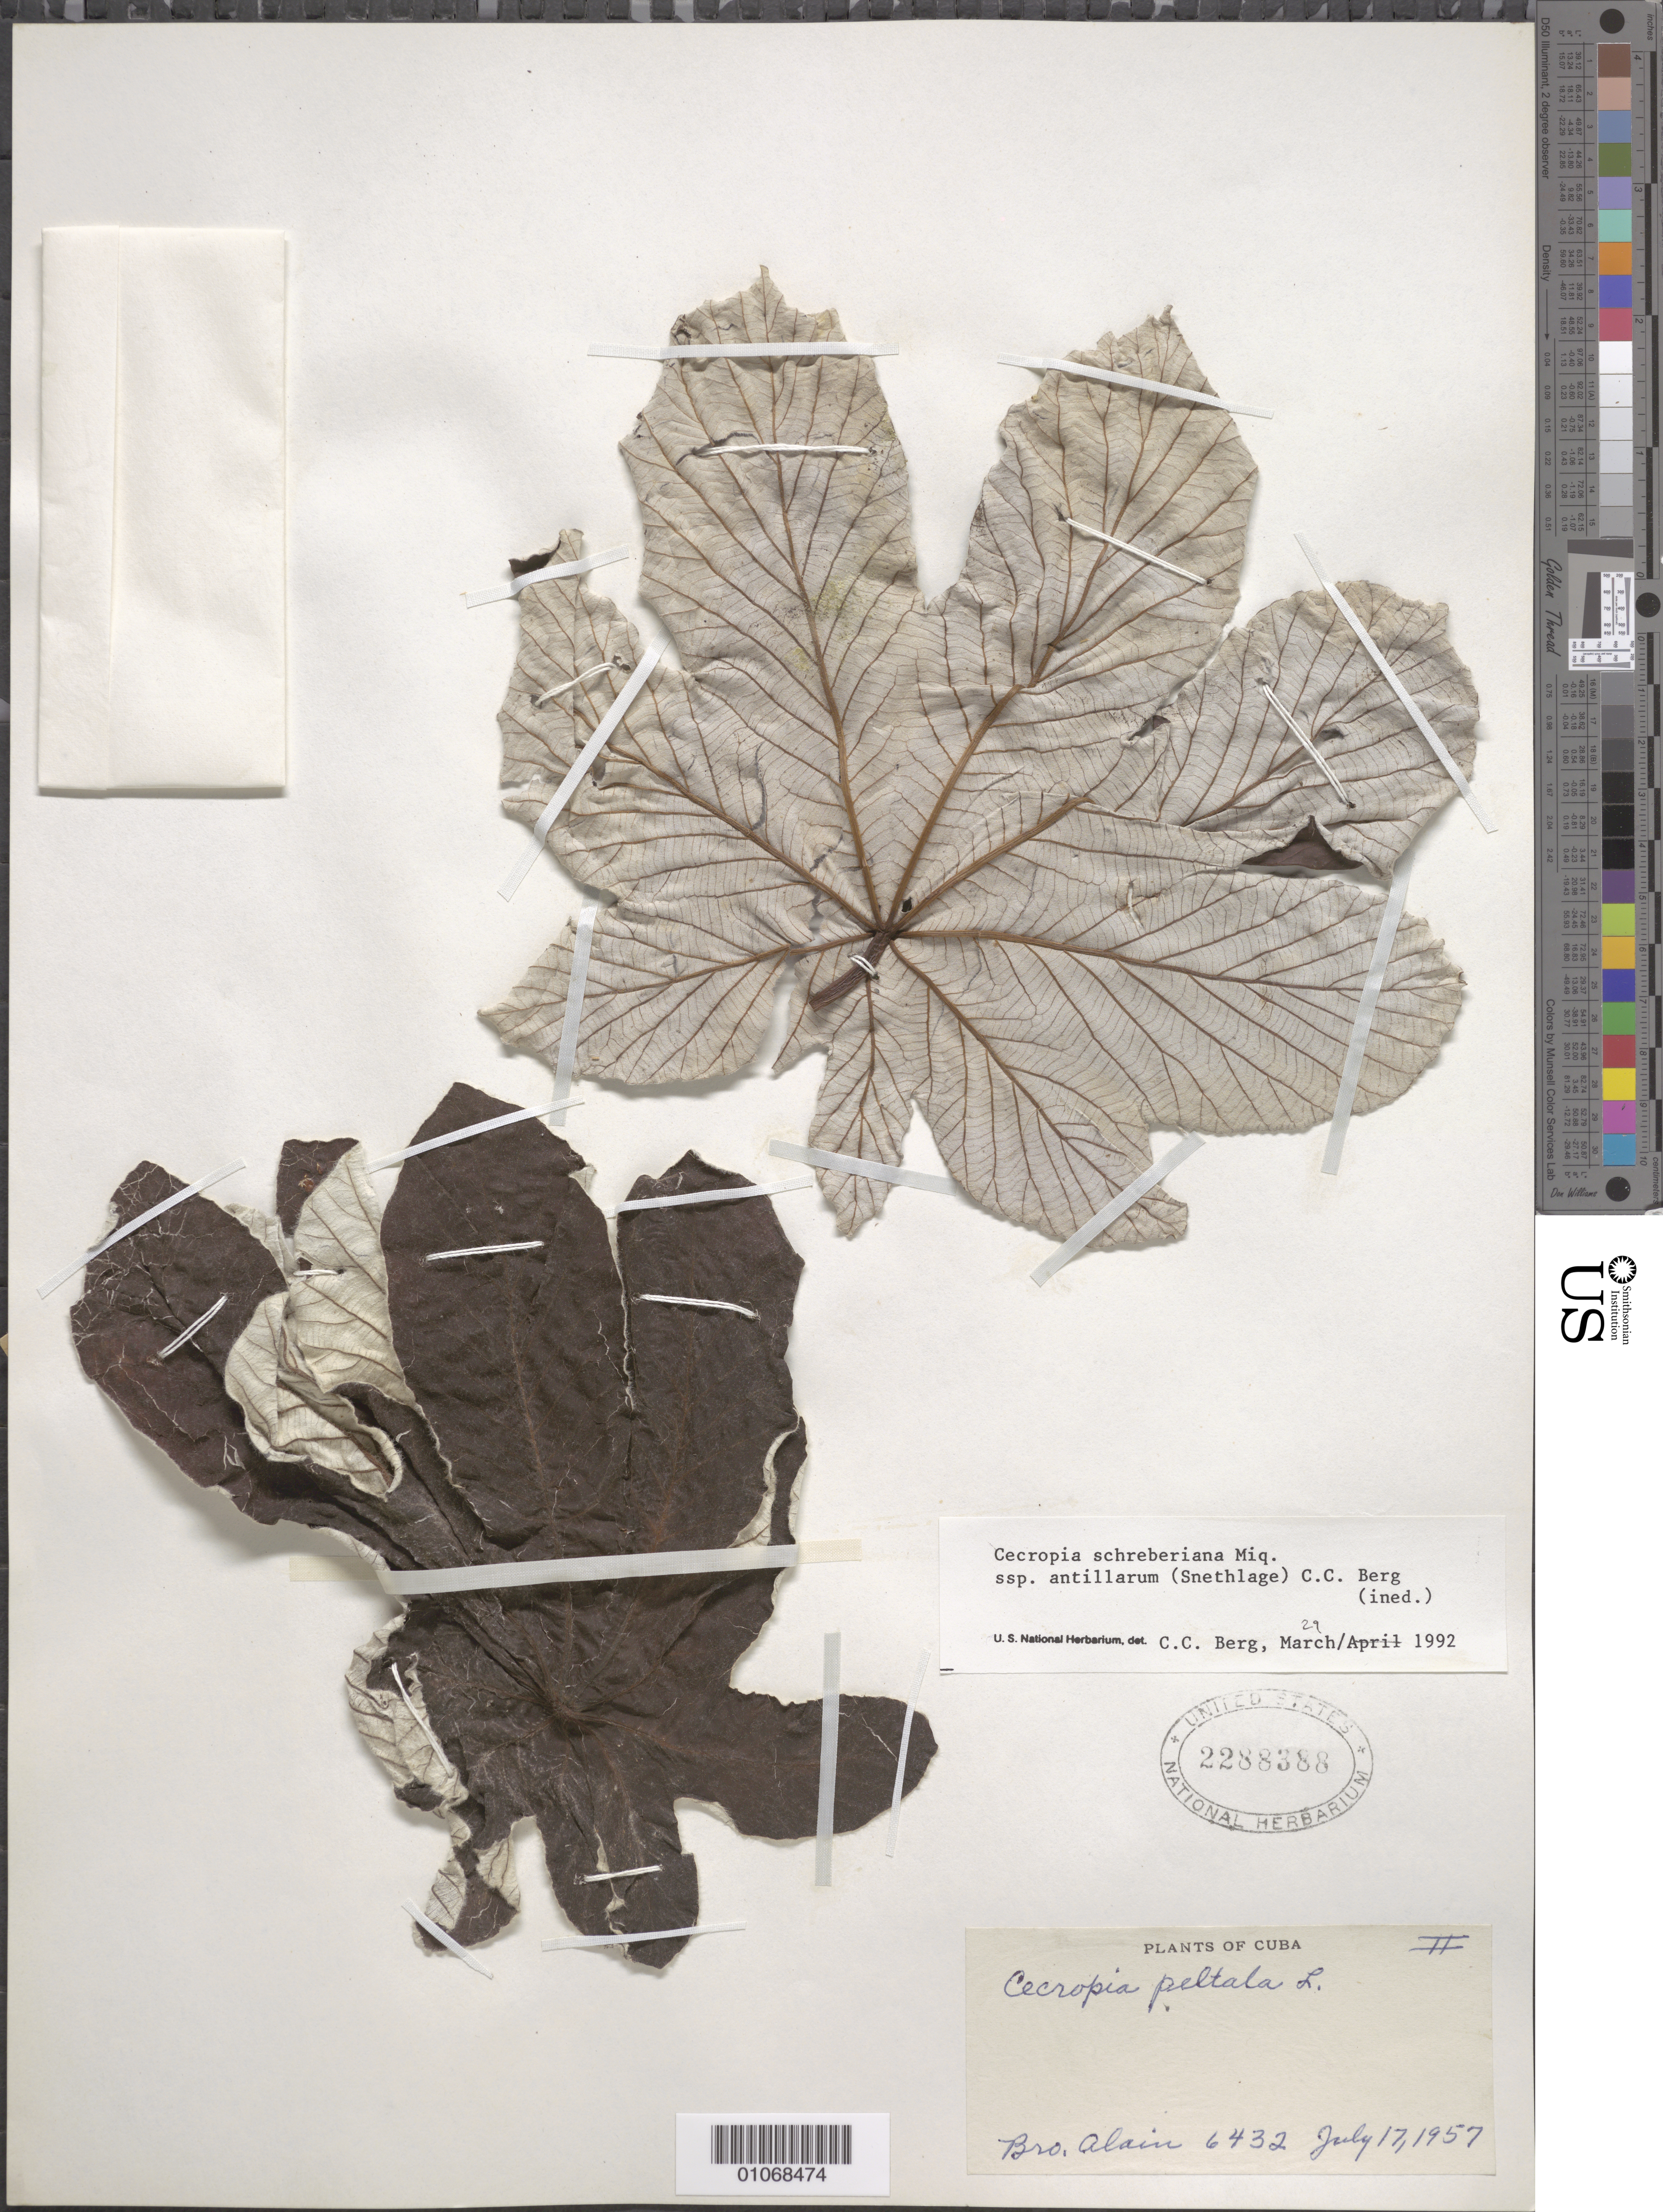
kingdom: Plantae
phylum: Tracheophyta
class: Magnoliopsida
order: Rosales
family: Urticaceae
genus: Cecropia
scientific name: Cecropia schreberiana subsp. antillarum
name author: (Snethl.) C.C. Berg & P. Franco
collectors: A. H. Liogier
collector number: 6432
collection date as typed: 17 Jul 1957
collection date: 1957-07-17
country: Cuba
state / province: Las Villas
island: Cuba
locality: Las Villas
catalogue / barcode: US 2288388